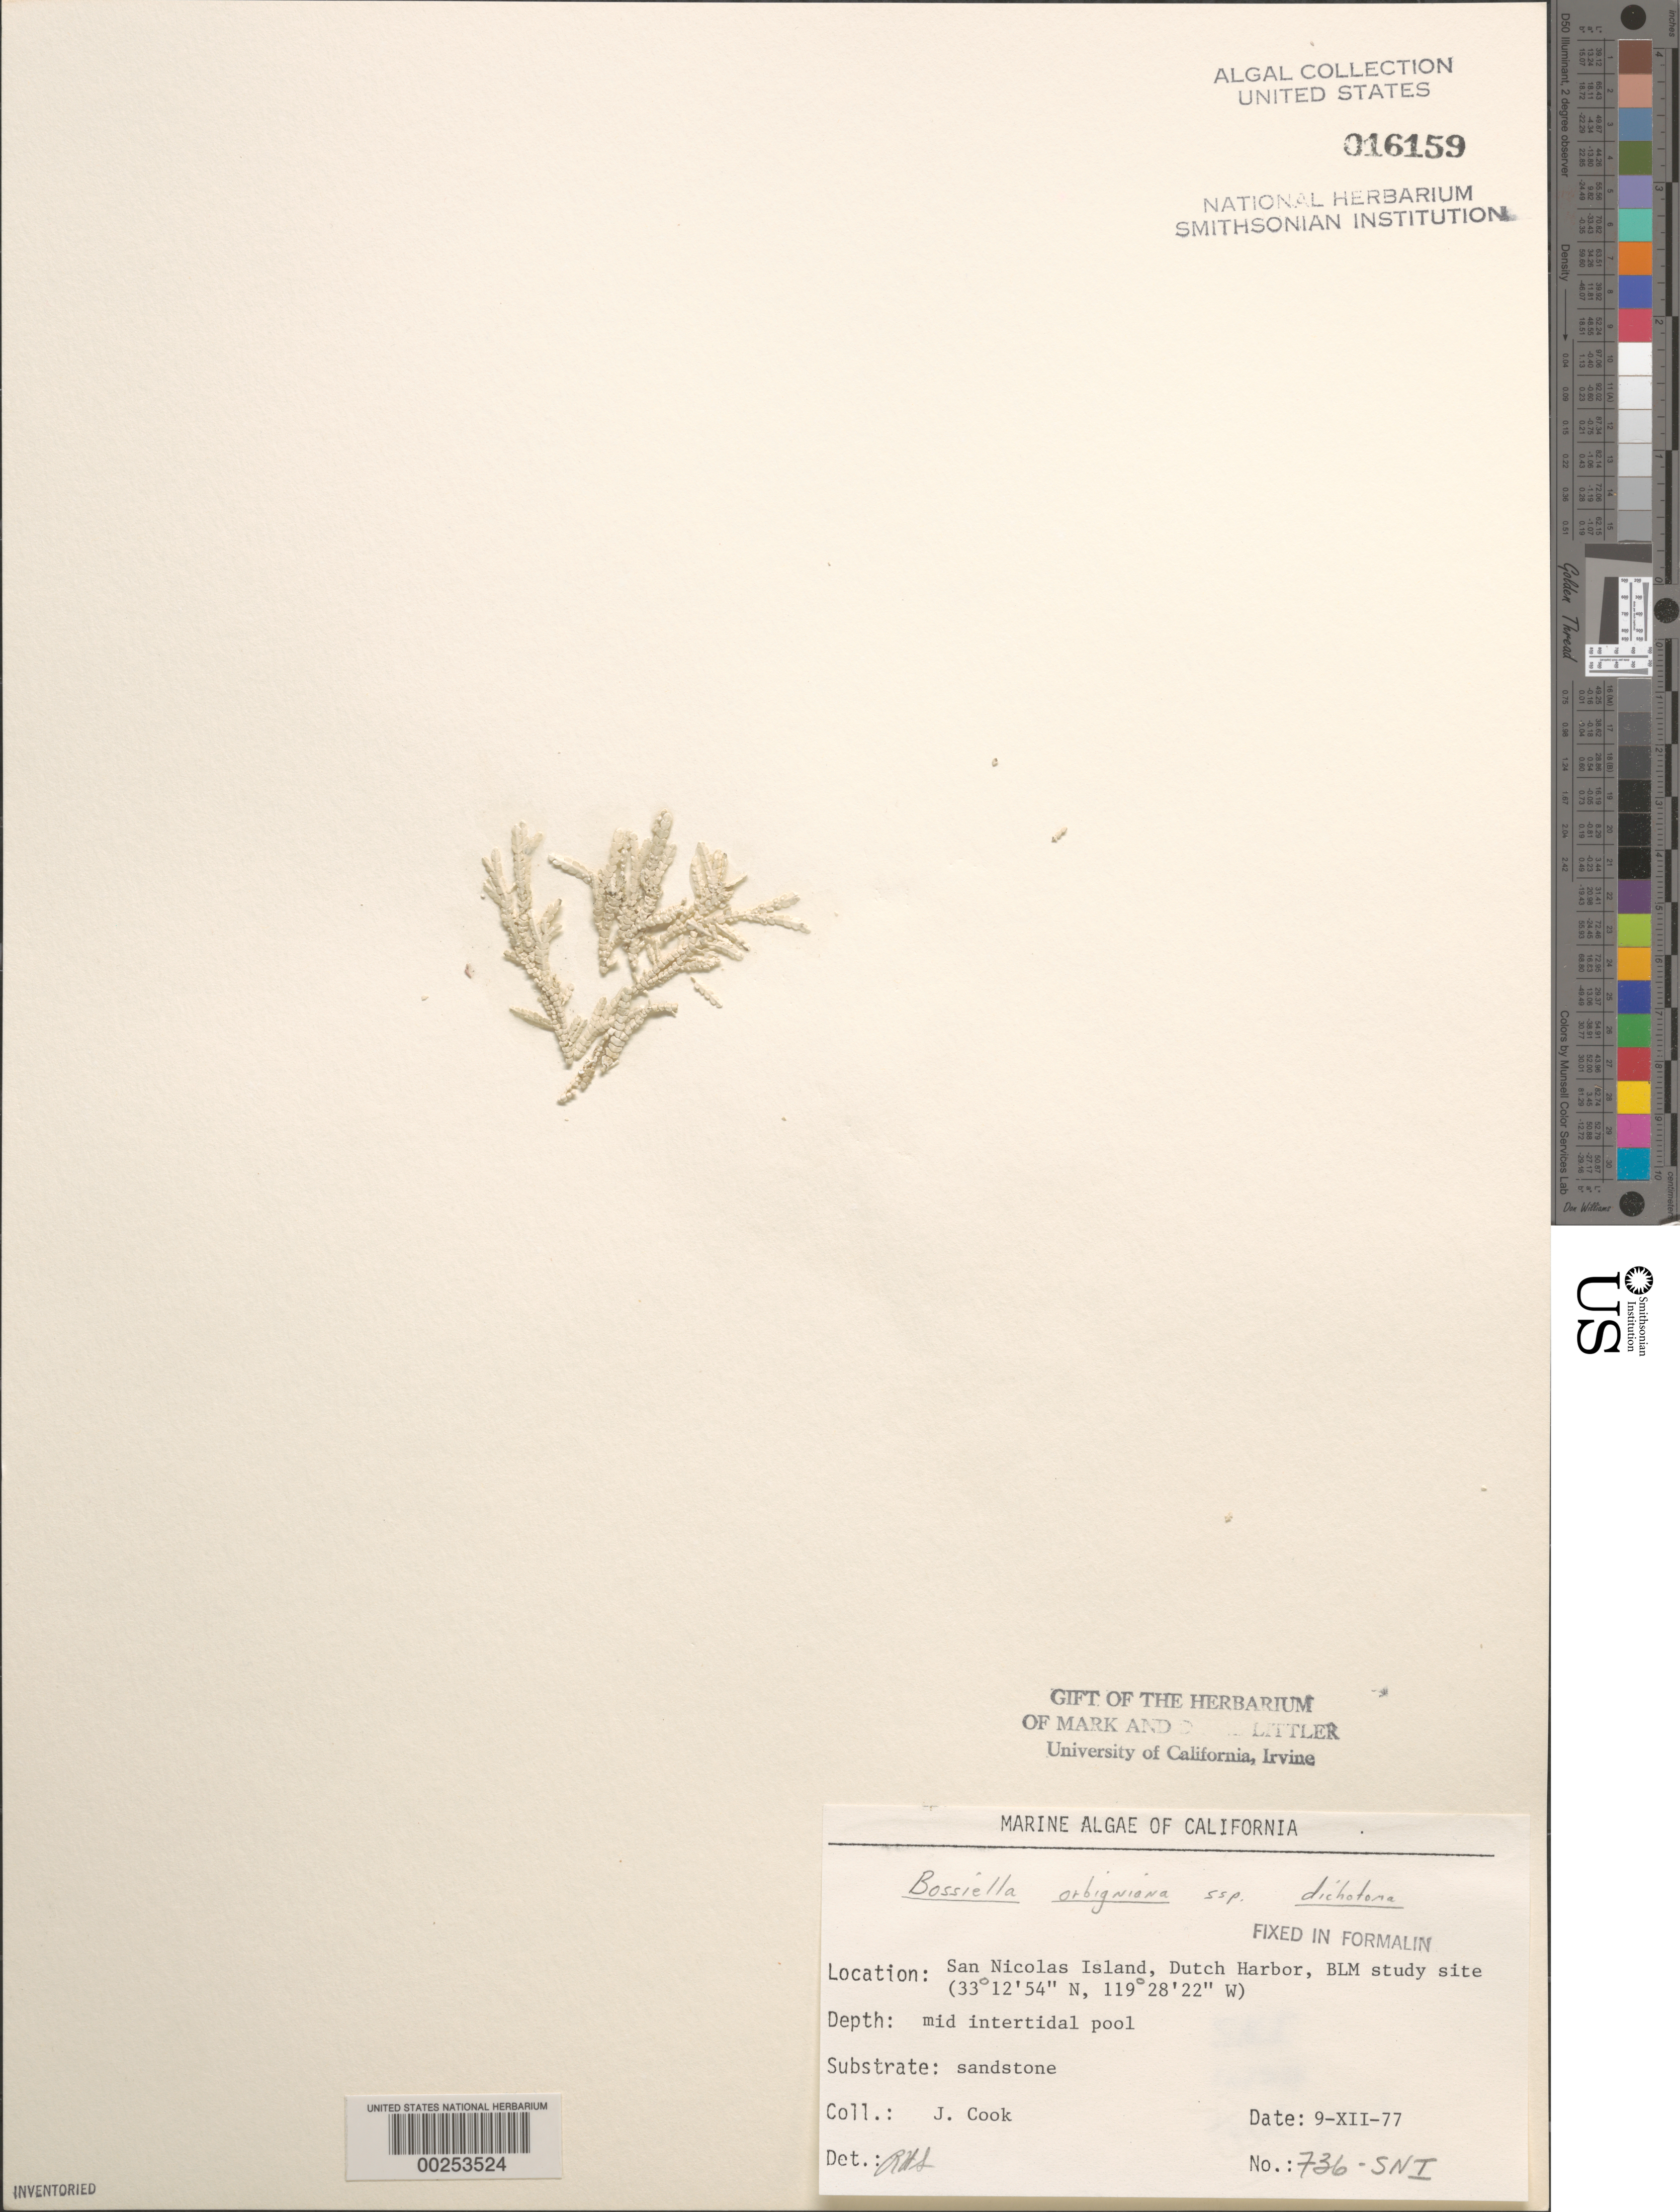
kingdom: Plantae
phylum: Rhodophyta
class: Florideophyceae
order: Corallinales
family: Corallinaceae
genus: Bossiella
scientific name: Bossiella orbigniana subsp. dichotoma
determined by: Sims, Robert H.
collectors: J. Cook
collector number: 736-sni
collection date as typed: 09 Dec 1977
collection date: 1977-12-09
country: United States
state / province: California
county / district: Ventura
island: San Nicolas Island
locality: Dutch Harbor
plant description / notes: BLM-SOCALBIGHT Rocky Intertidal Survey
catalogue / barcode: US 16159